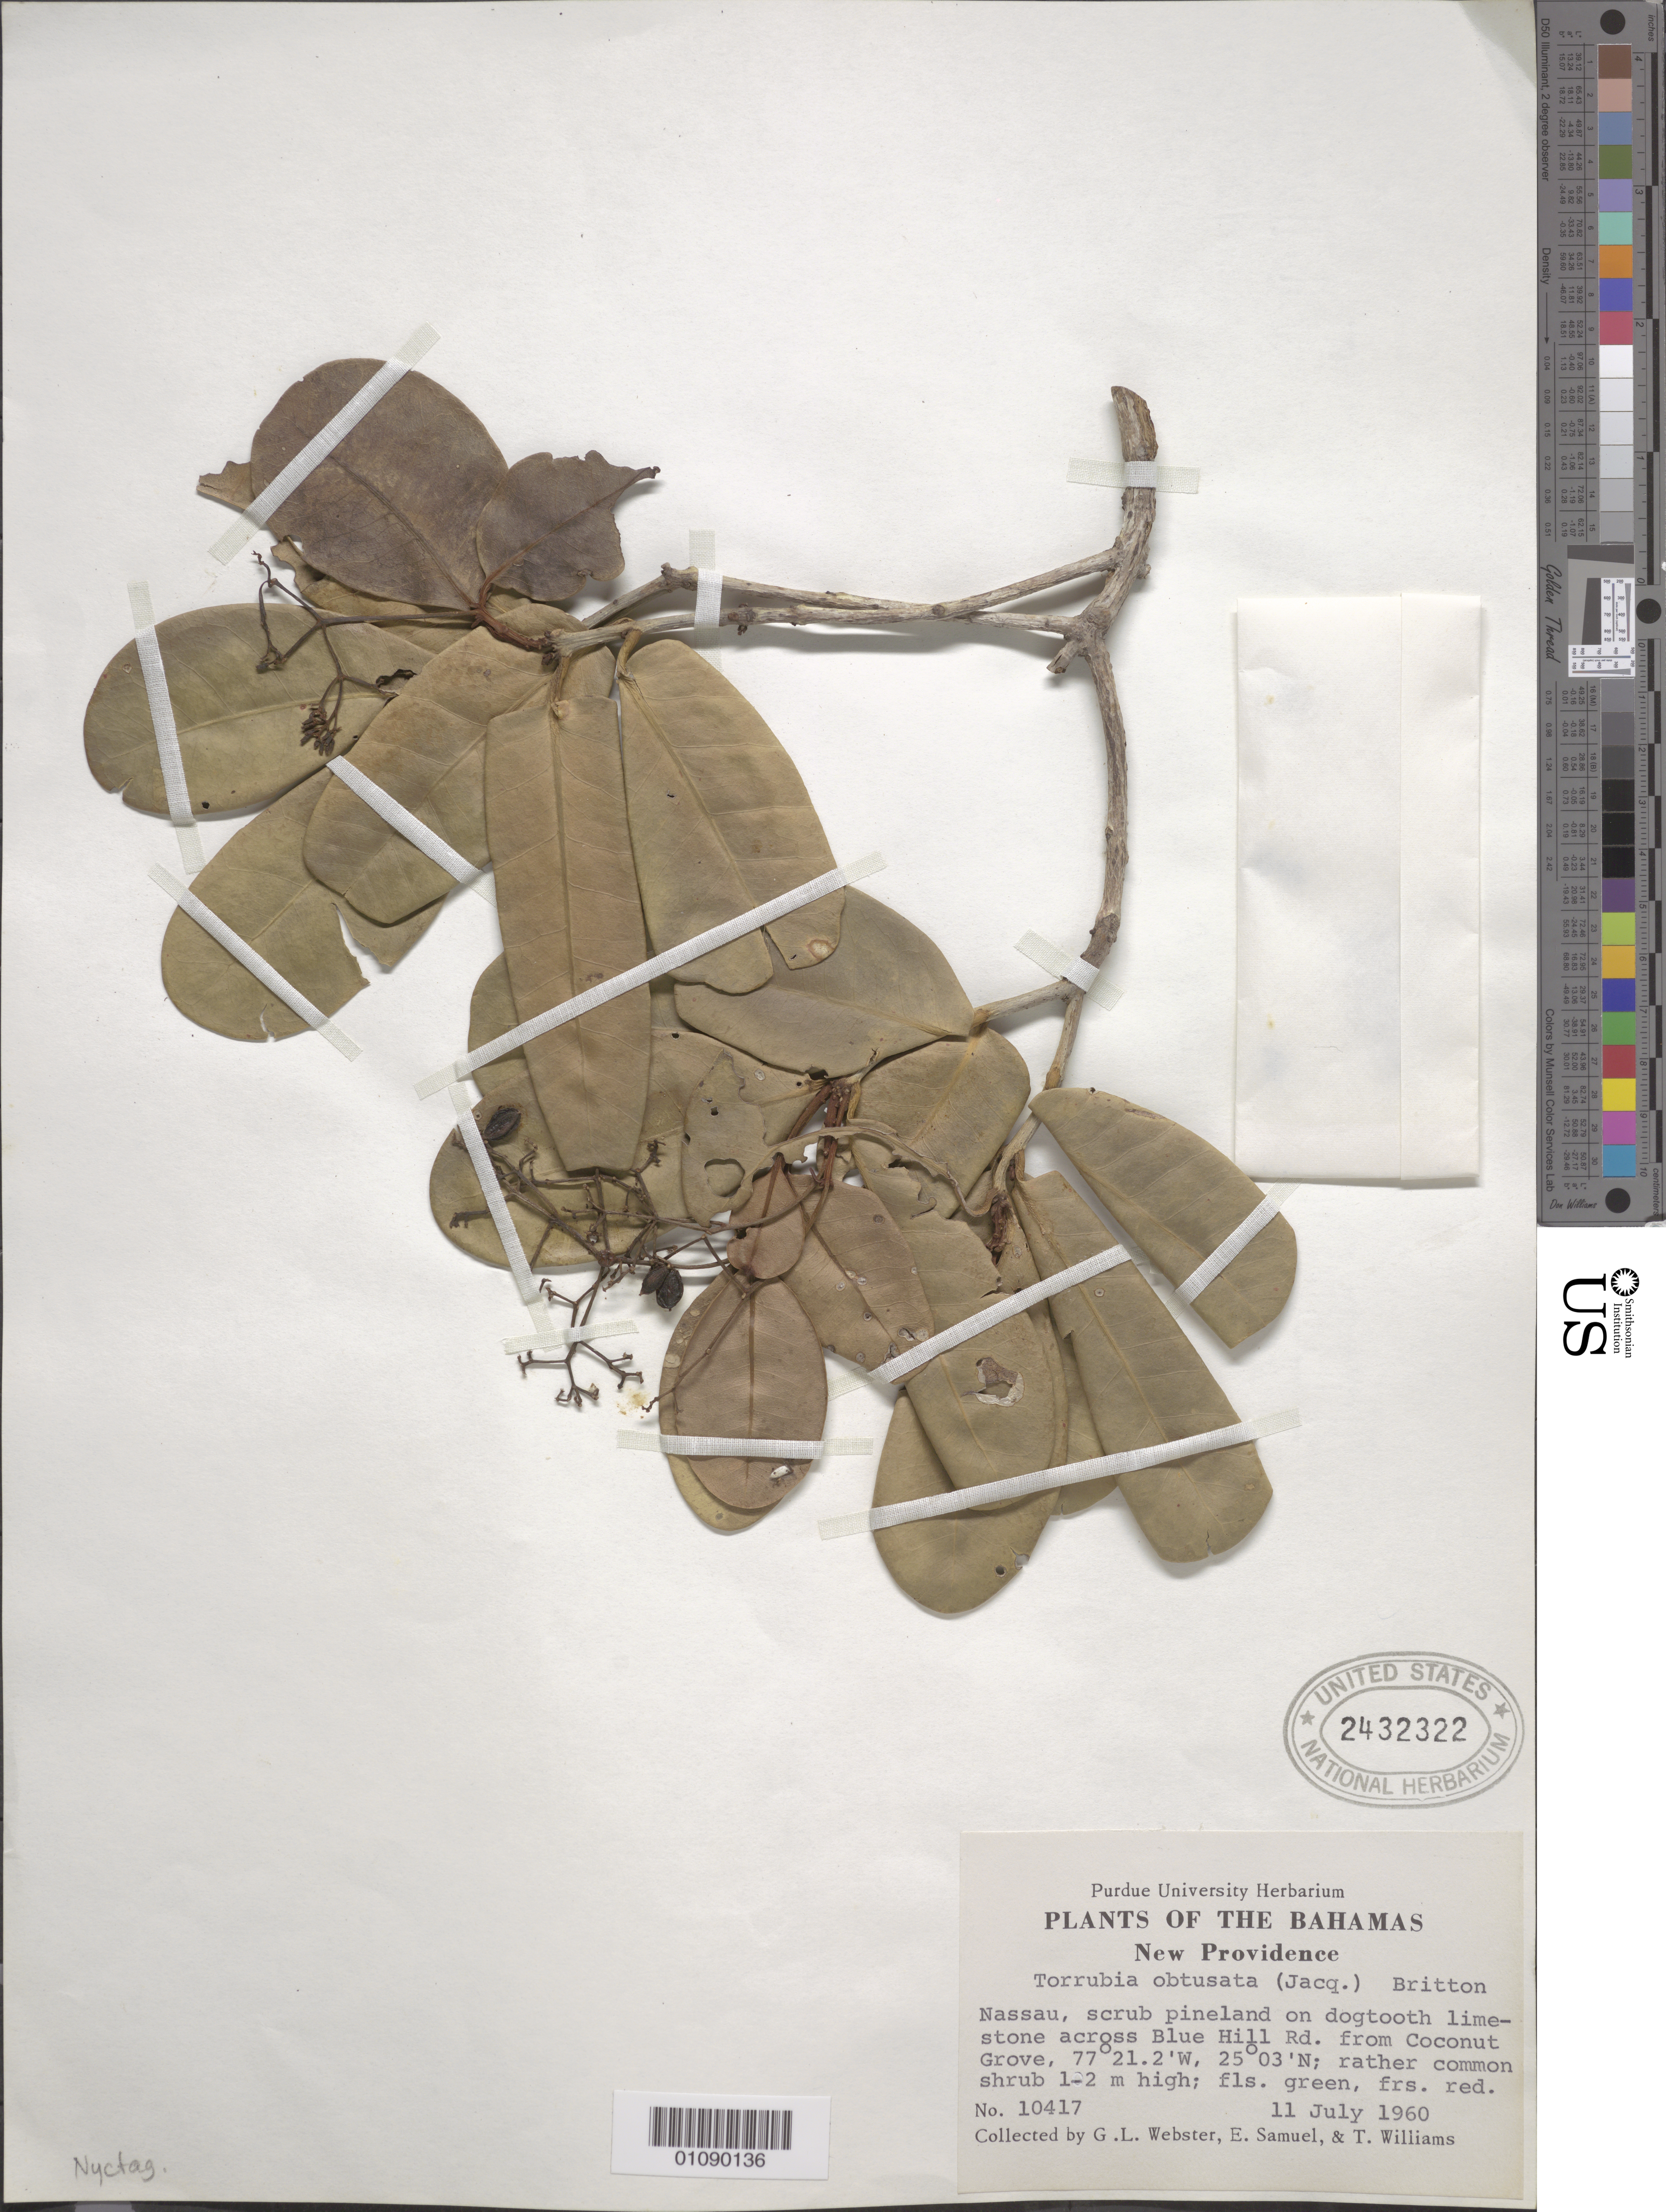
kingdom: Plantae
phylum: Tracheophyta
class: Magnoliopsida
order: Caryophyllales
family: Nyctaginaceae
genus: Guapira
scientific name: Guapira obtusata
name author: (Jacq.) Little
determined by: Strong, Mark T., (BOT), Smithsonian Institution - National Museum of Natural History (UNITED STATES)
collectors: G. L. Webster, E. Samuel & T. Williams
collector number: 10417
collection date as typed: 11 Jul 1960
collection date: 1960-07-11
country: Bahamas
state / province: New Providence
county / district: Nassau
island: New Providence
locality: Nassau, across Blue Hill Rd. from Coconut Grove.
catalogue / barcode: US 2432322